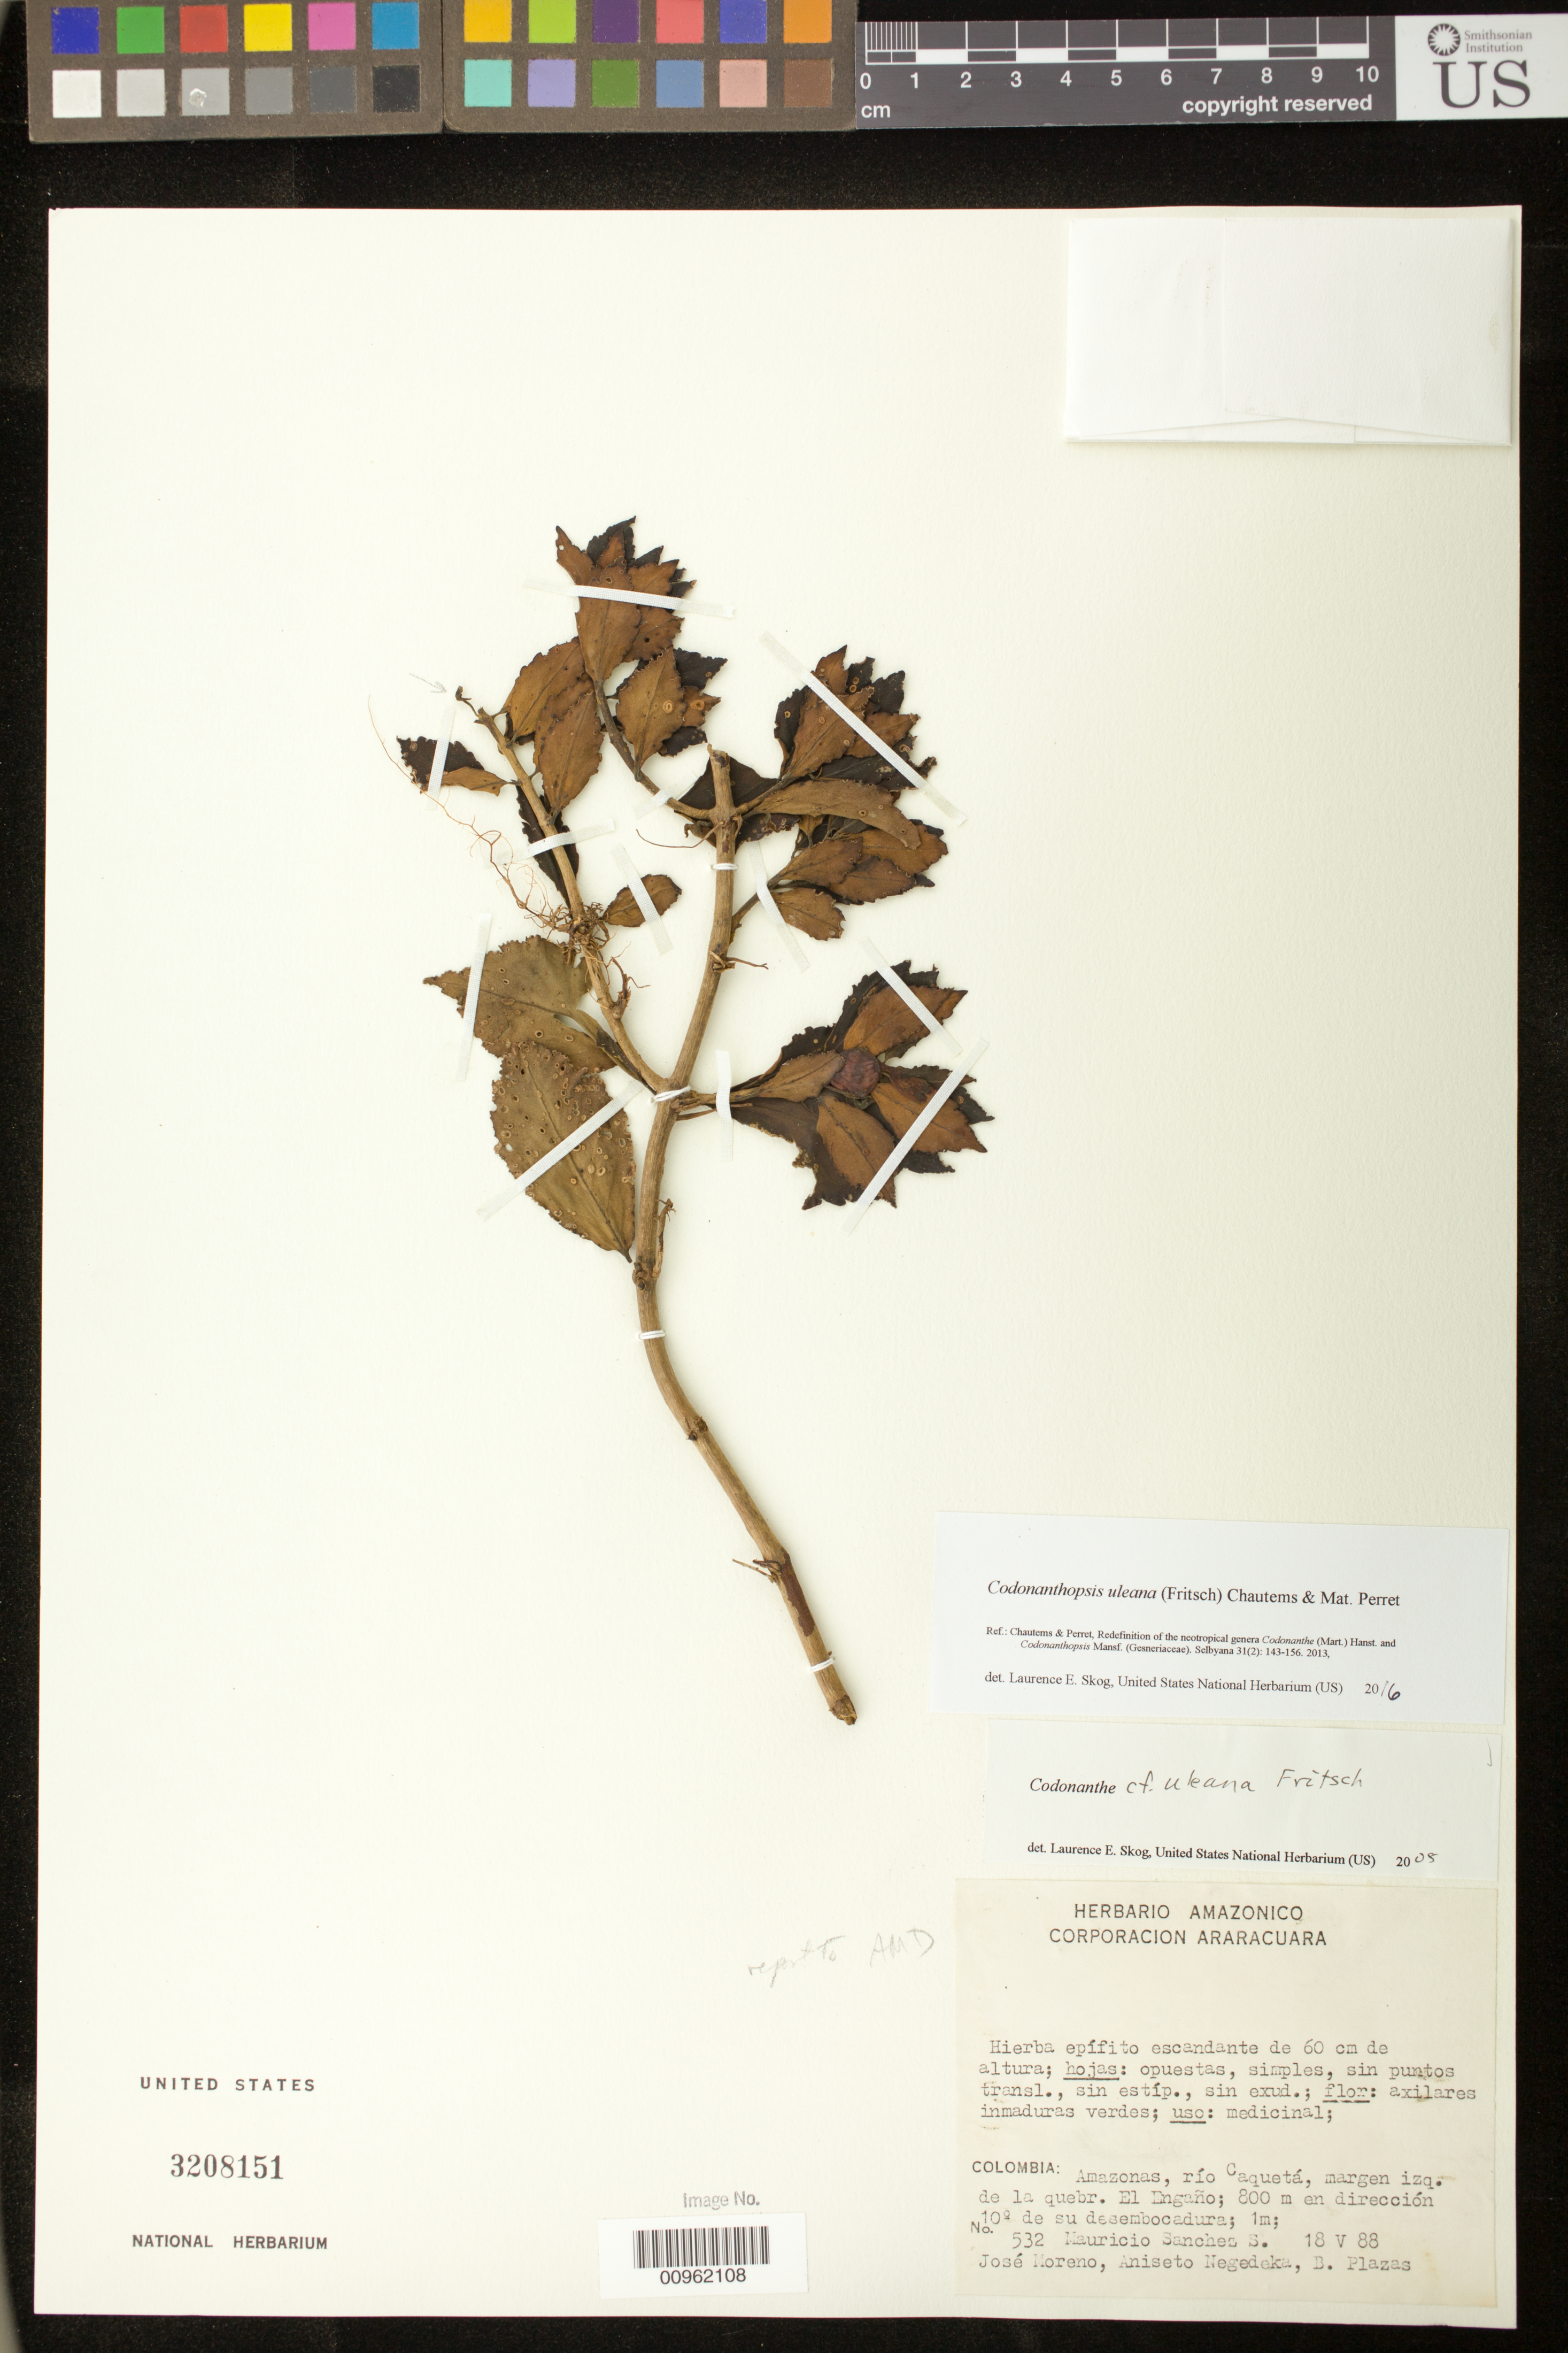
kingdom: Plantae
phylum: Tracheophyta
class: Magnoliopsida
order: Lamiales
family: Gesneriaceae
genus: Codonanthopsis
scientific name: Codonanthopsis uleana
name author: (Fritsch) Chautems & Mat.Perret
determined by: Skog, Laurence E.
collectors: M. Sanchez S. & et al.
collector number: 532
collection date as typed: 18 May 1988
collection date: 1988-05-18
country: Colombia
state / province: Amazônas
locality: Amazonas, río Caquetá, margen izquierda la quebr. El Engaño, 800 m en dirección 10° de su desembocadura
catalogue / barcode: US 3208151